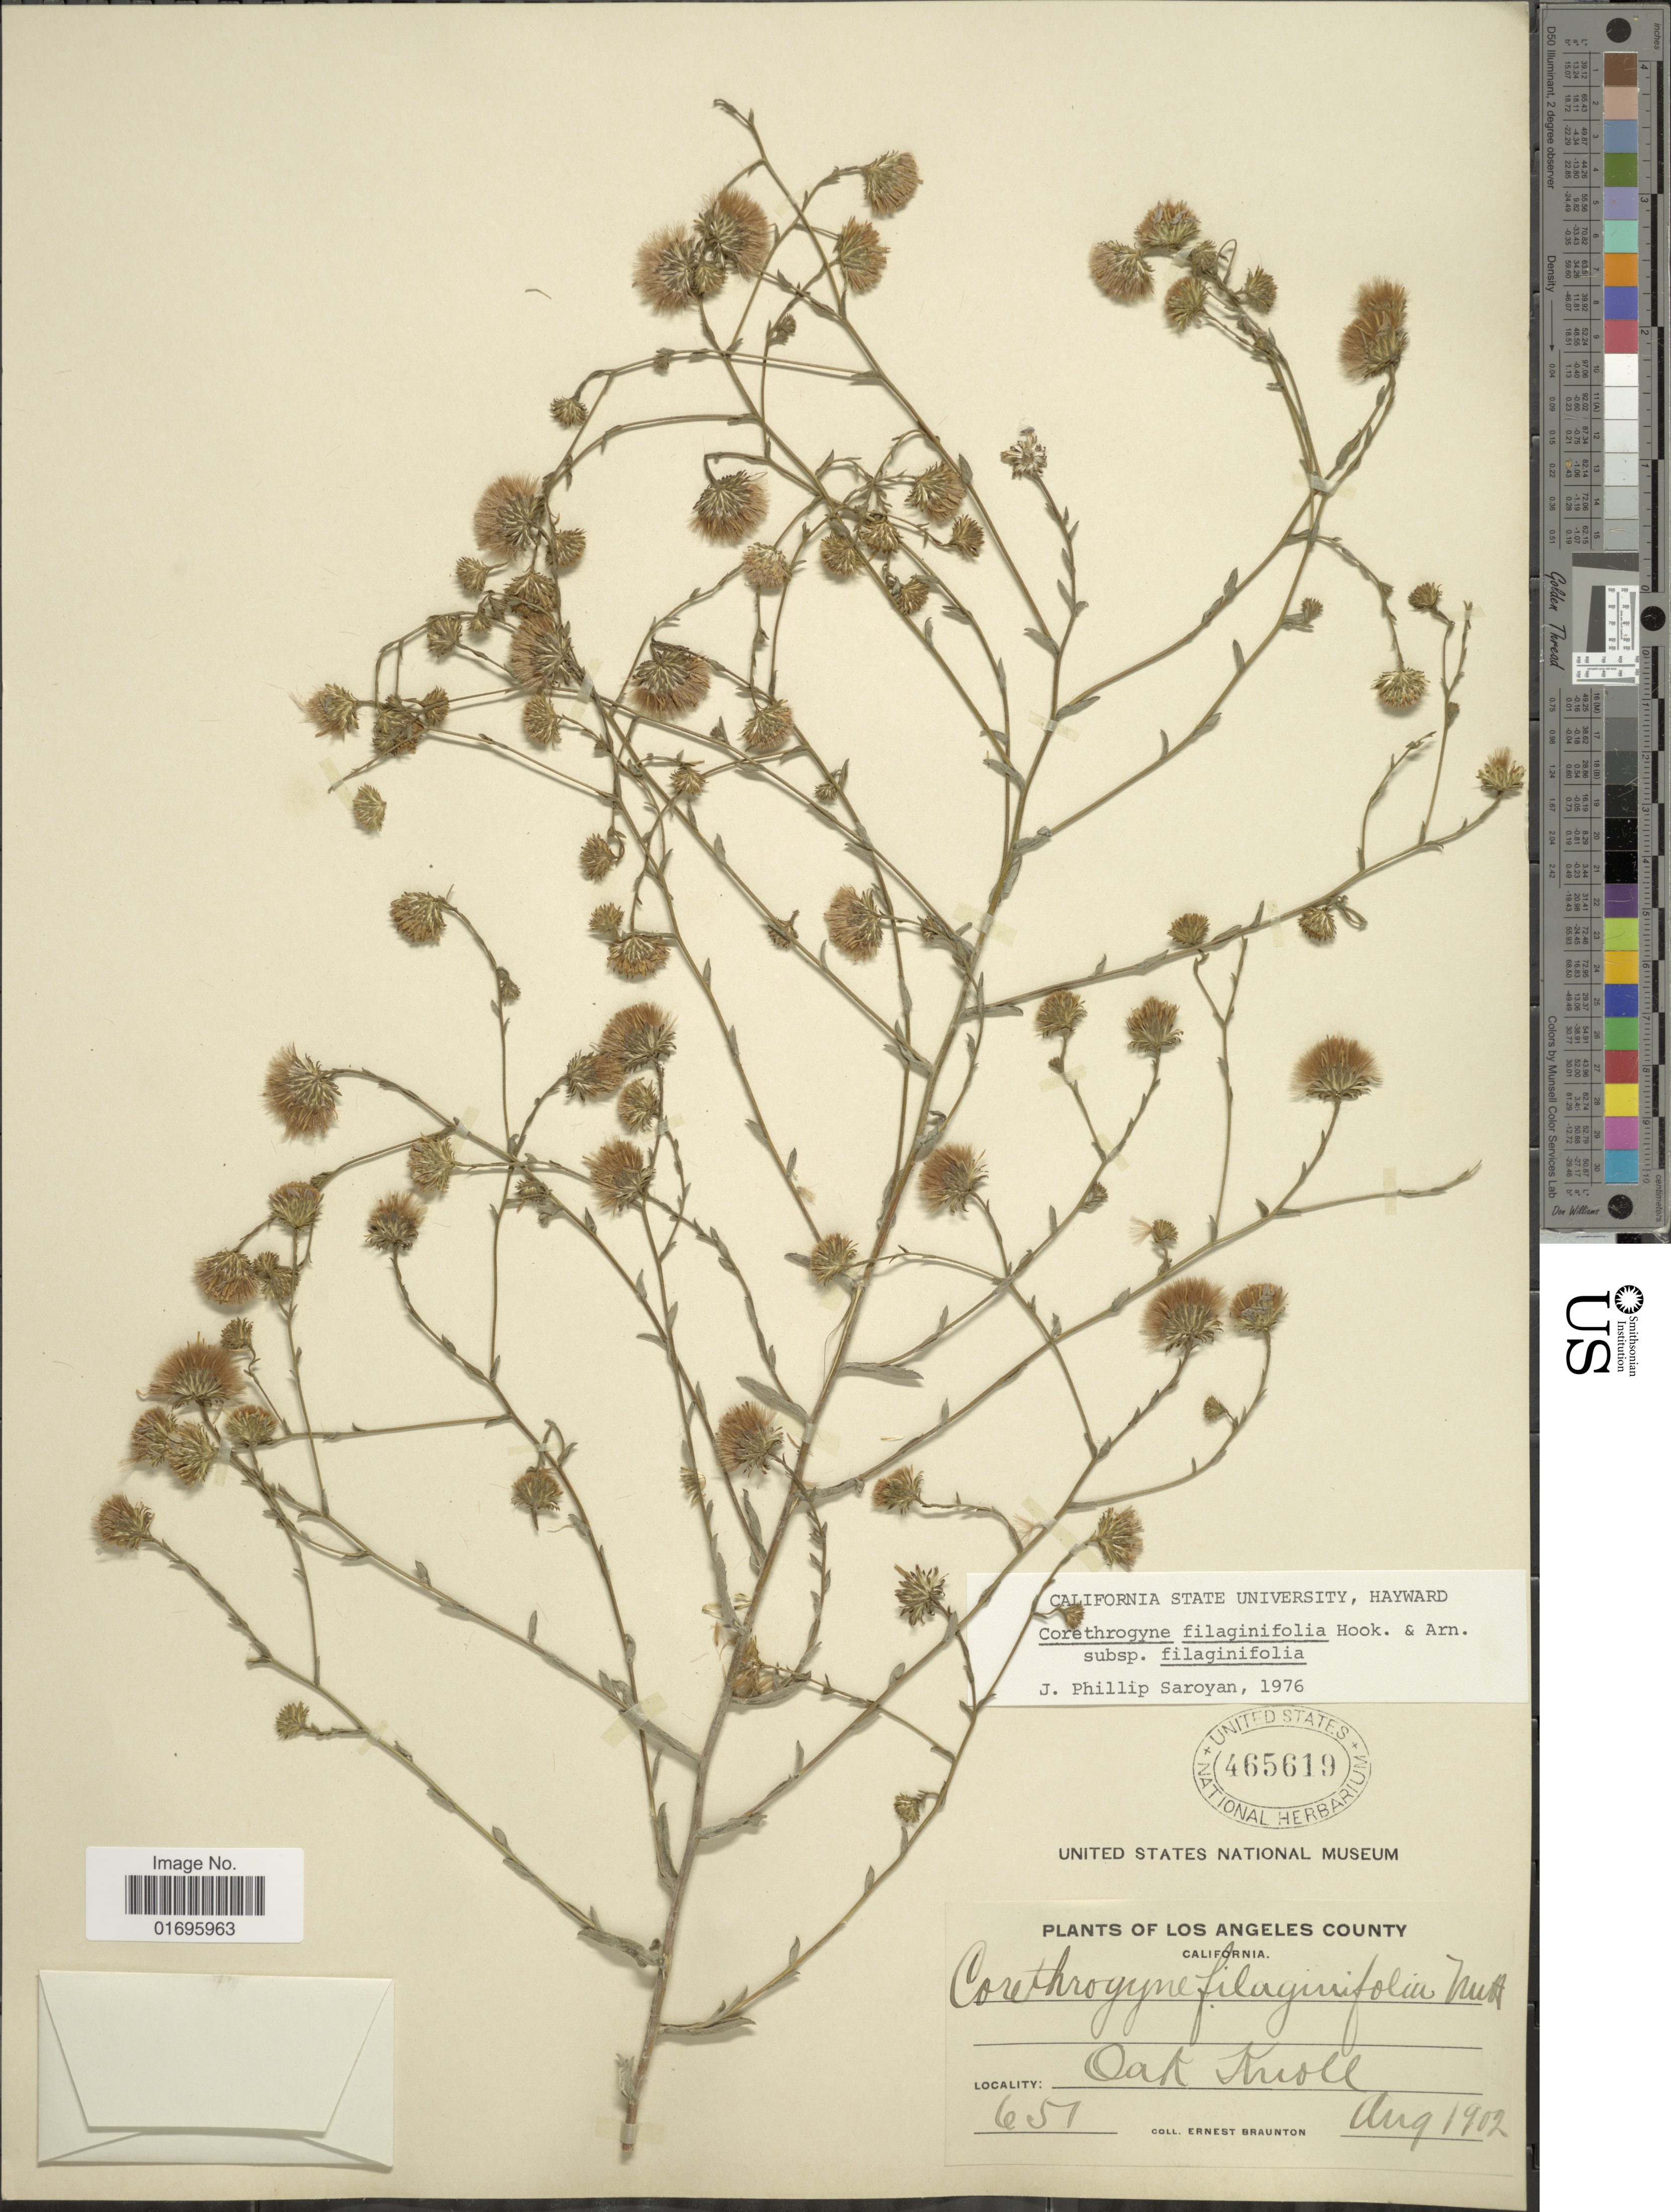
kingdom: Plantae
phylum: Tracheophyta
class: Magnoliopsida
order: Asterales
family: Asteraceae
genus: Corethrogyne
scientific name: Corethrogyne filaginifolia var. californica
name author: (DC.) Saroyan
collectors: E. Braunton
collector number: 651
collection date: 1902-08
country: United States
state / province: California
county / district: Los Angeles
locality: Los Angeles County. Oak Knoll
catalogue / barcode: US 465619